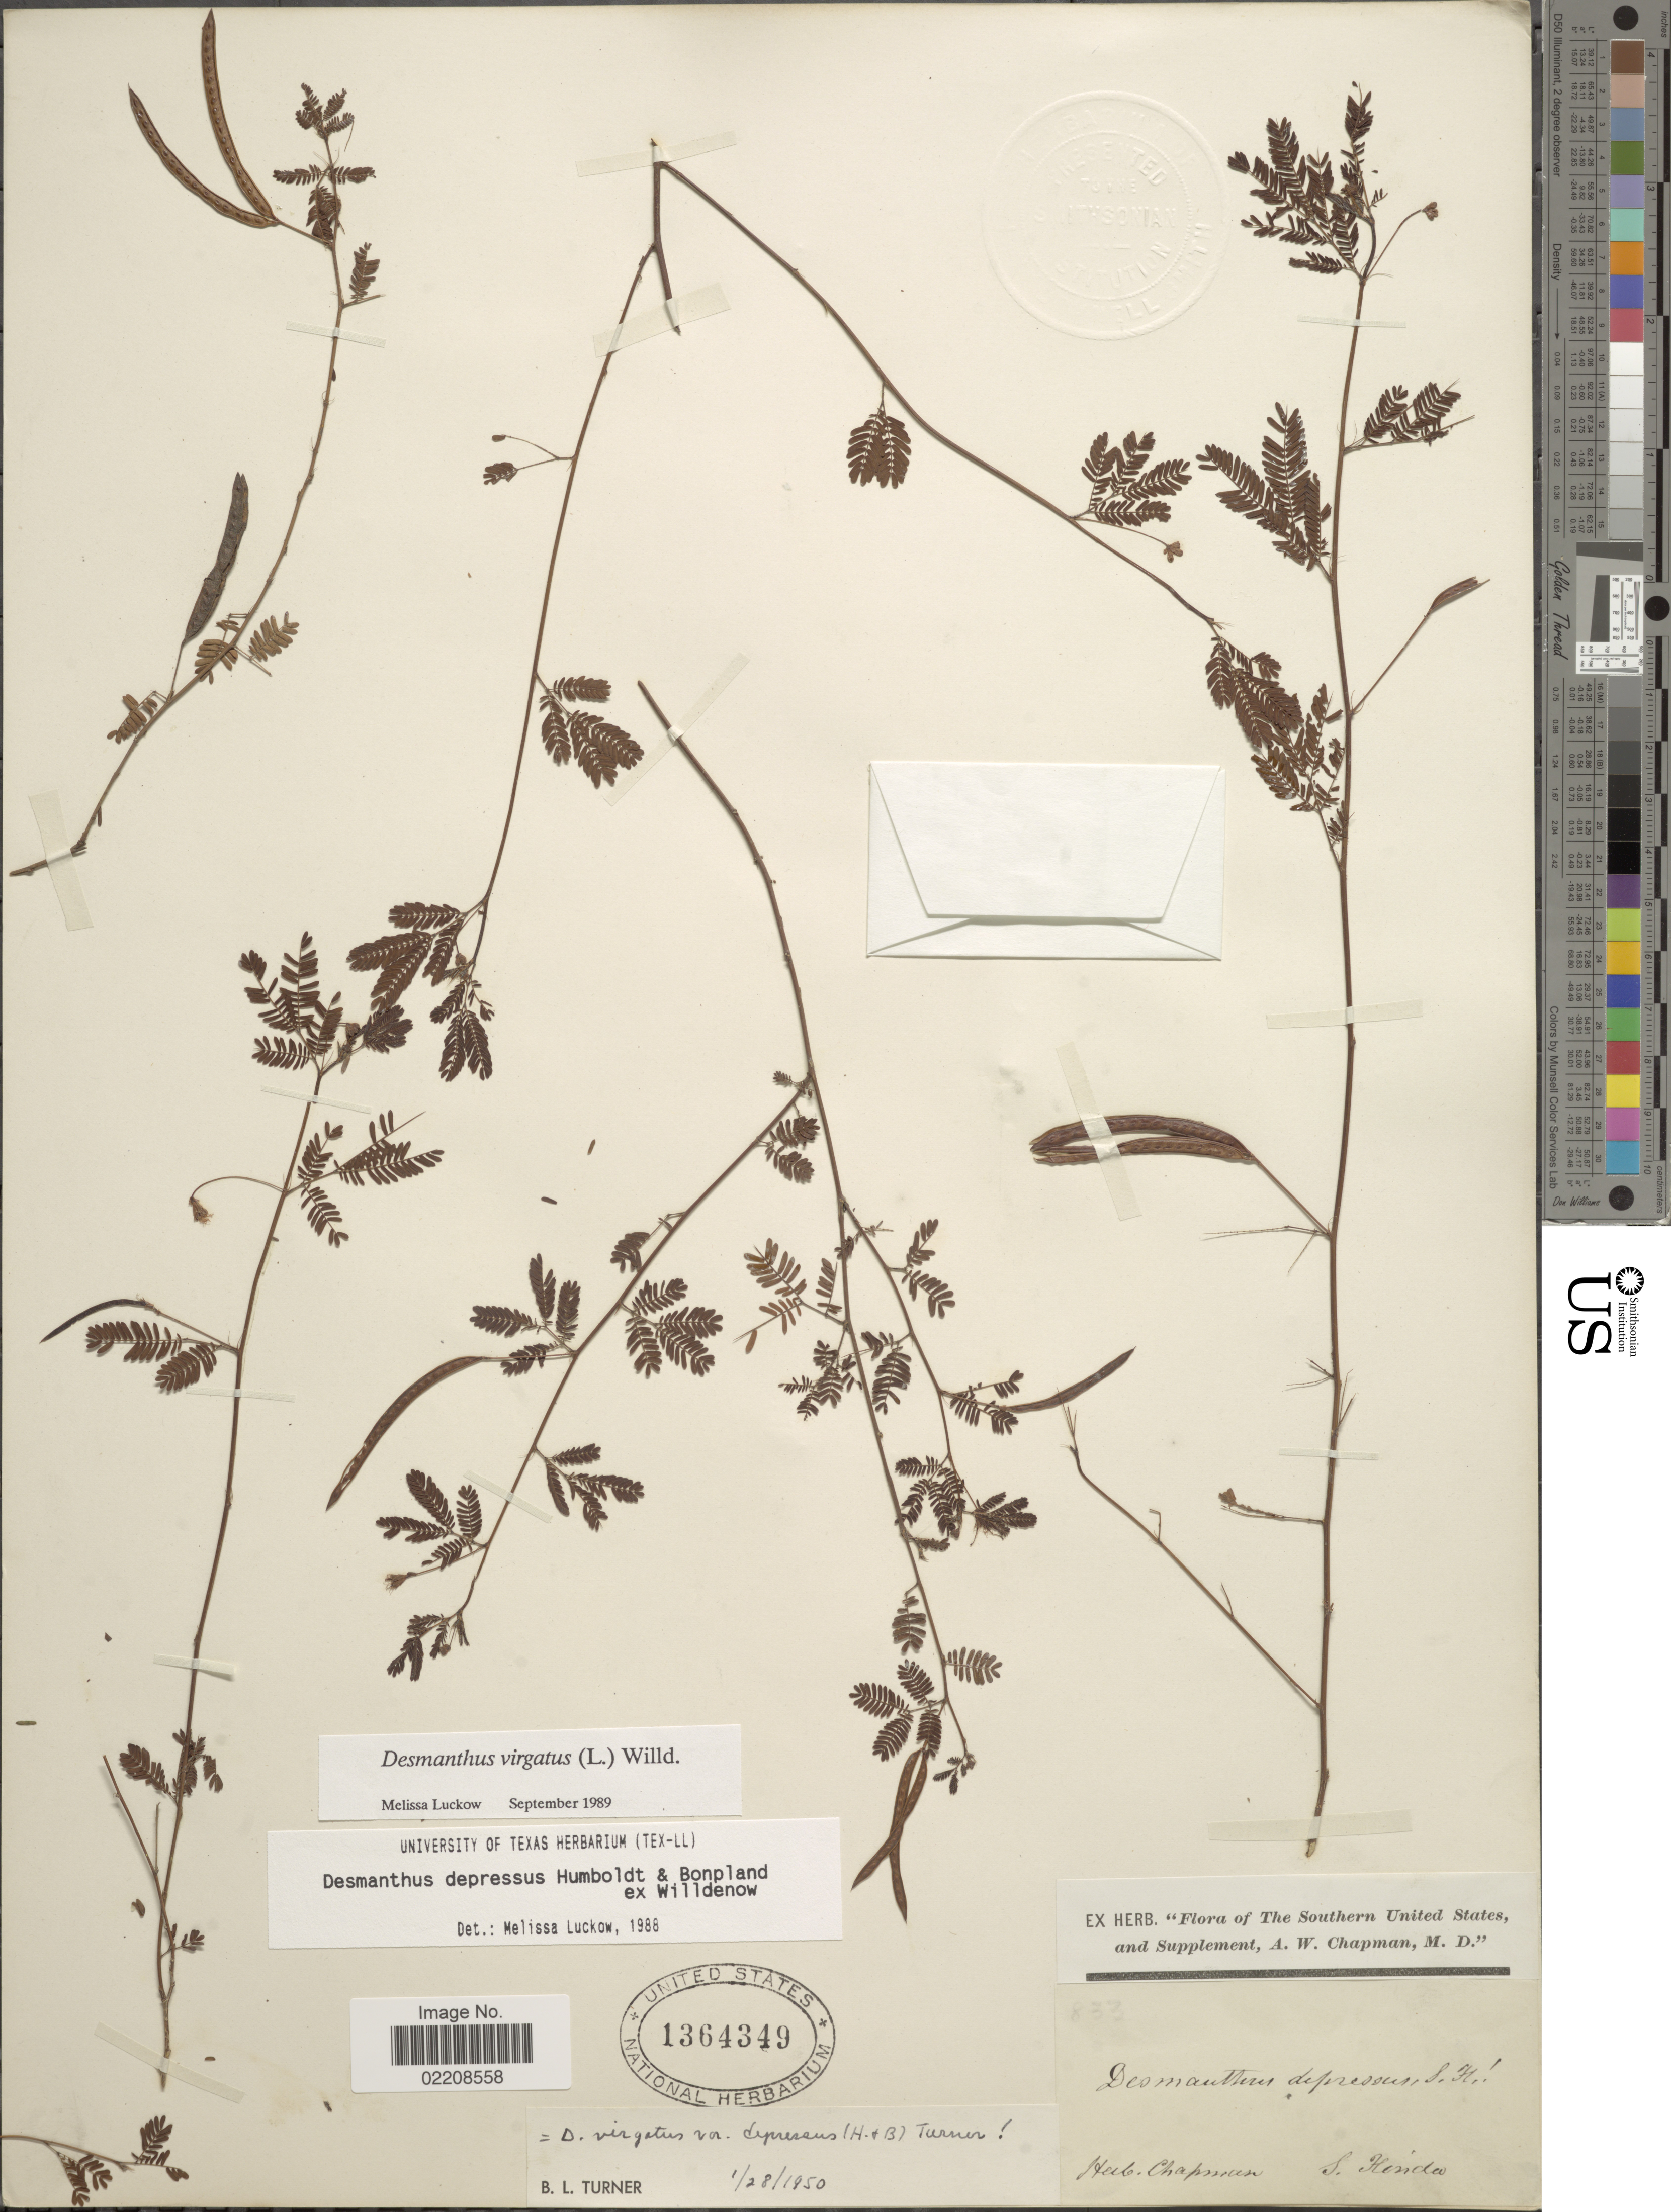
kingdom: Plantae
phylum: Tracheophyta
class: Magnoliopsida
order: Fabales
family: Fabaceae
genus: Desmanthus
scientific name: Desmanthus virgatus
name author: (L.) Willd.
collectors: ex herb. Chapman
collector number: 833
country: United States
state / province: Florida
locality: Southern United States, and Supplement. S. Florida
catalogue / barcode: US 1364349